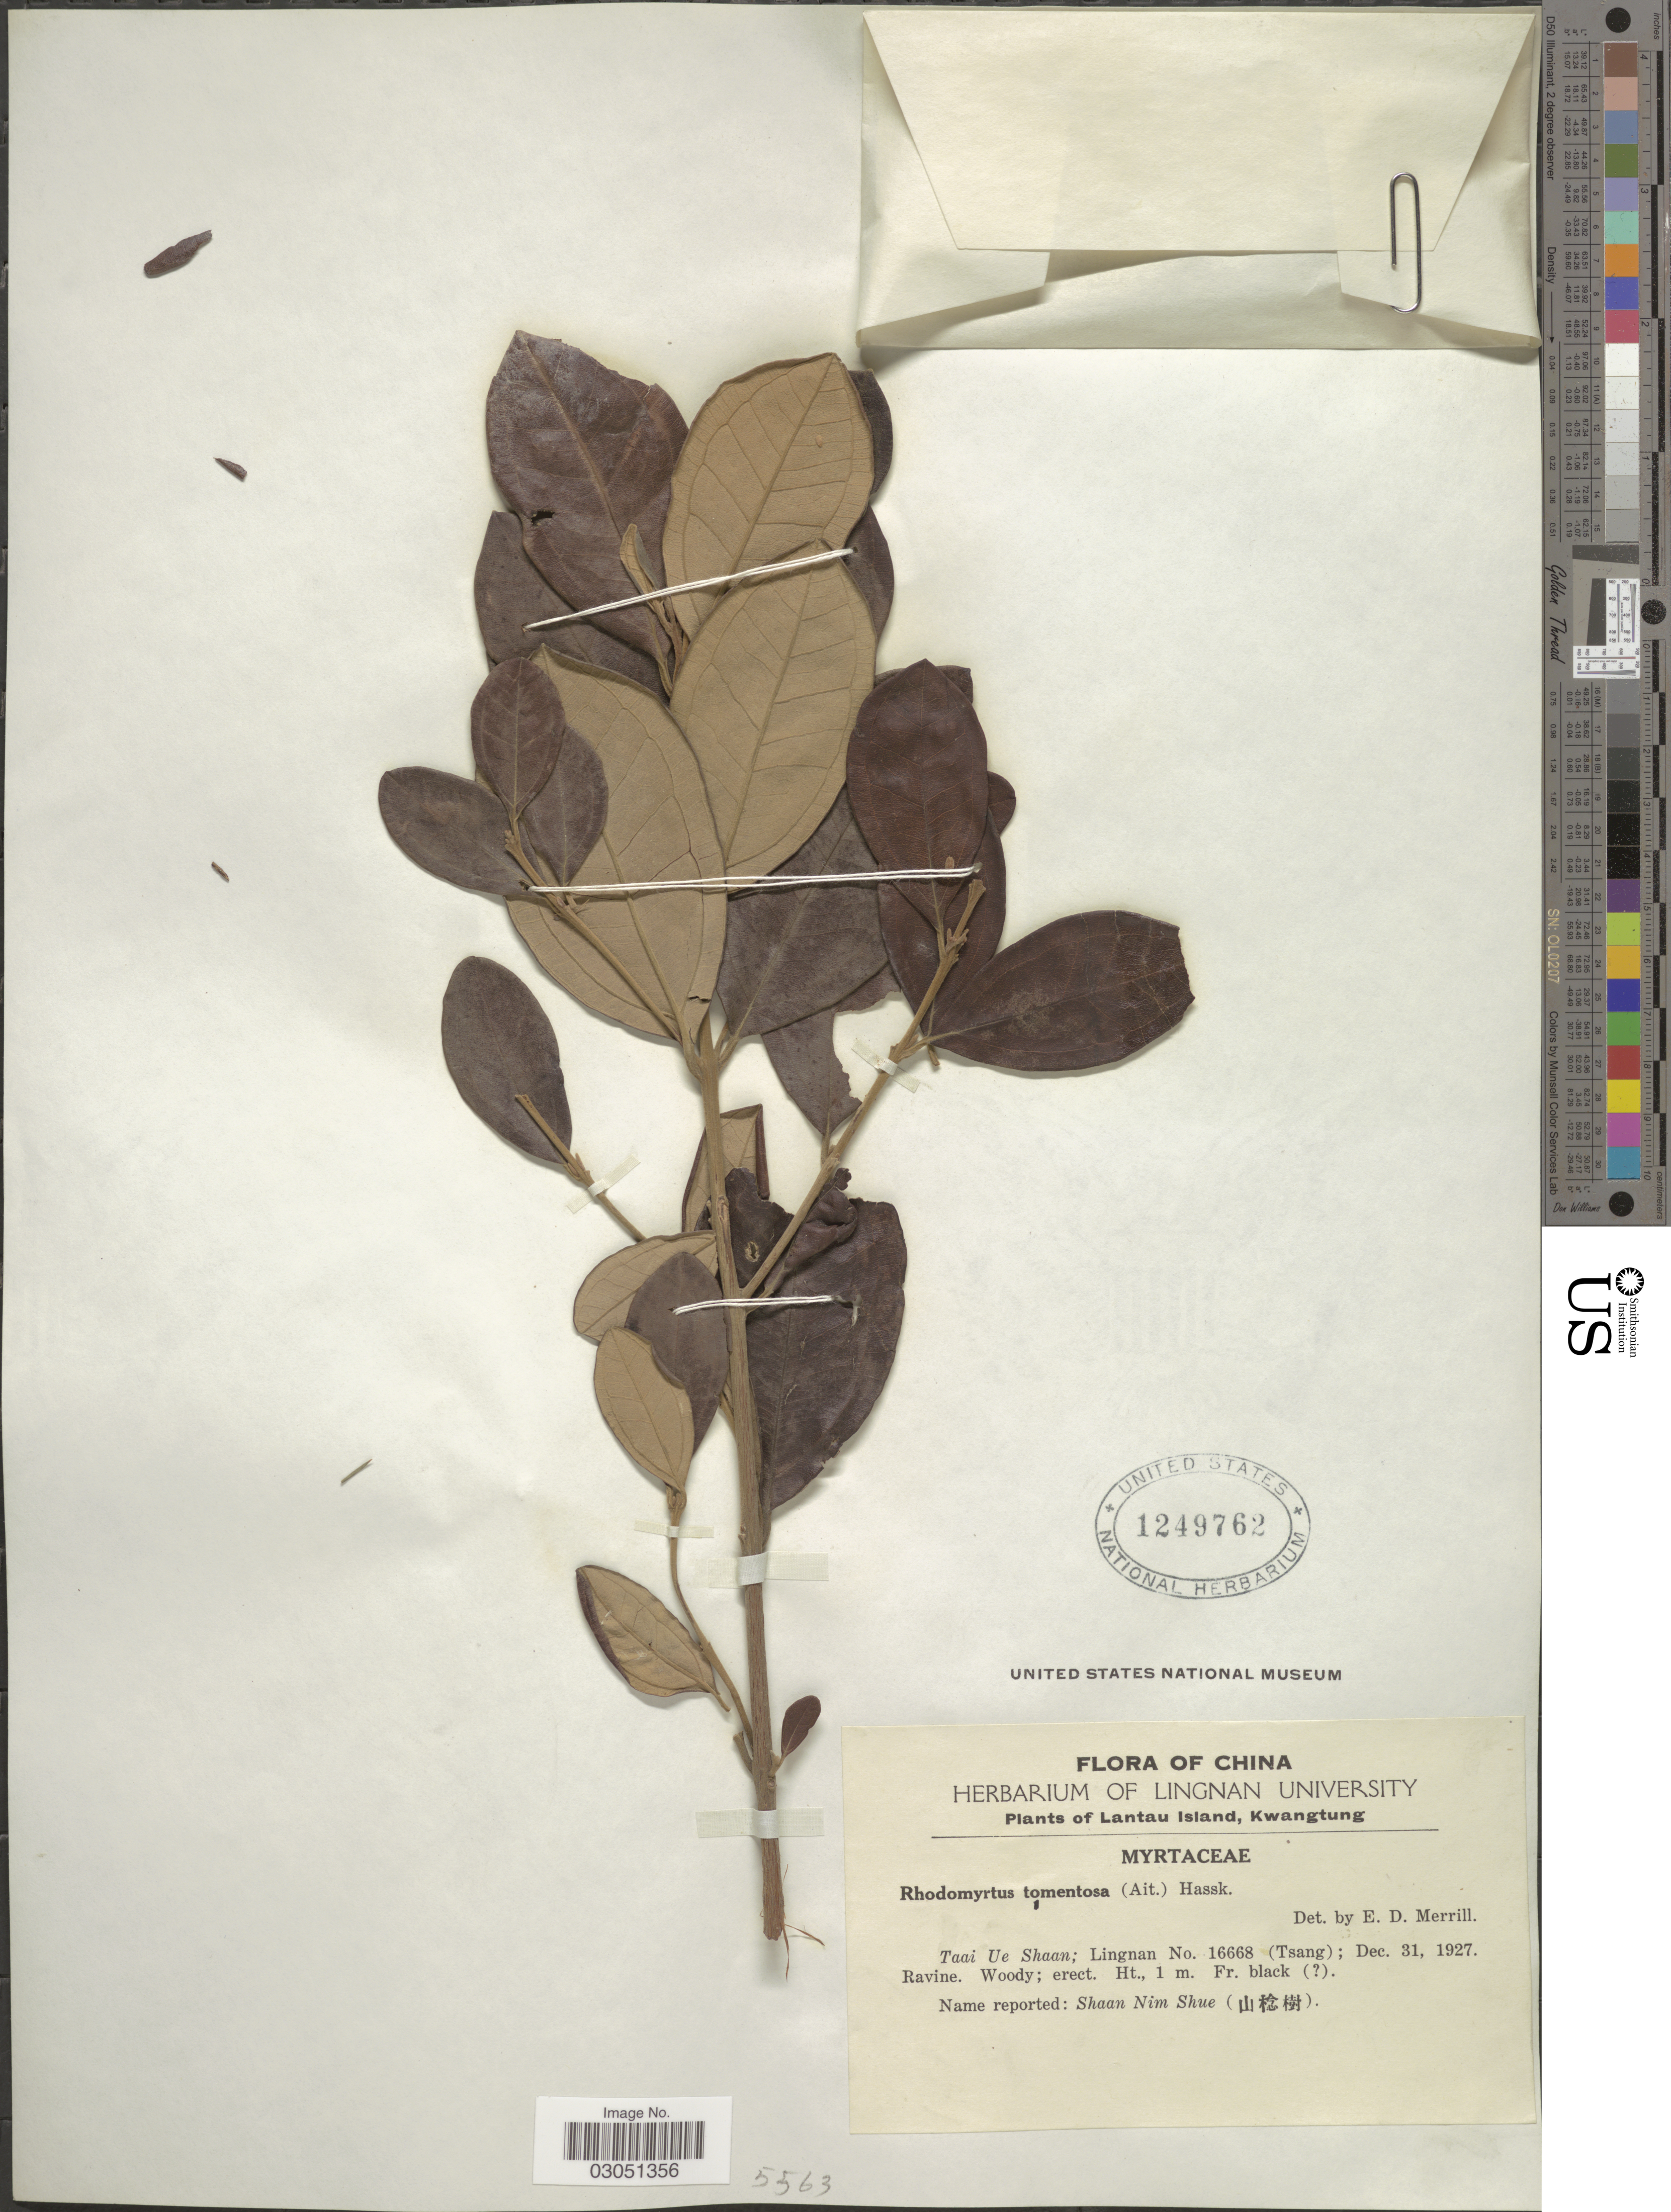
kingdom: Plantae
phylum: Tracheophyta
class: Magnoliopsida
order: Myrtales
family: Myrtaceae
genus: Rhodomyrtus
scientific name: Rhodomyrtus tomentosa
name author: (Aiton) Hassk.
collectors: Lingnan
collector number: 16668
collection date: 1927-12-31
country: China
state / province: Guangdong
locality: Lantau Island, Kwangtung, Taai Ue Shaan; Lingnan.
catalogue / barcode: US 1249762